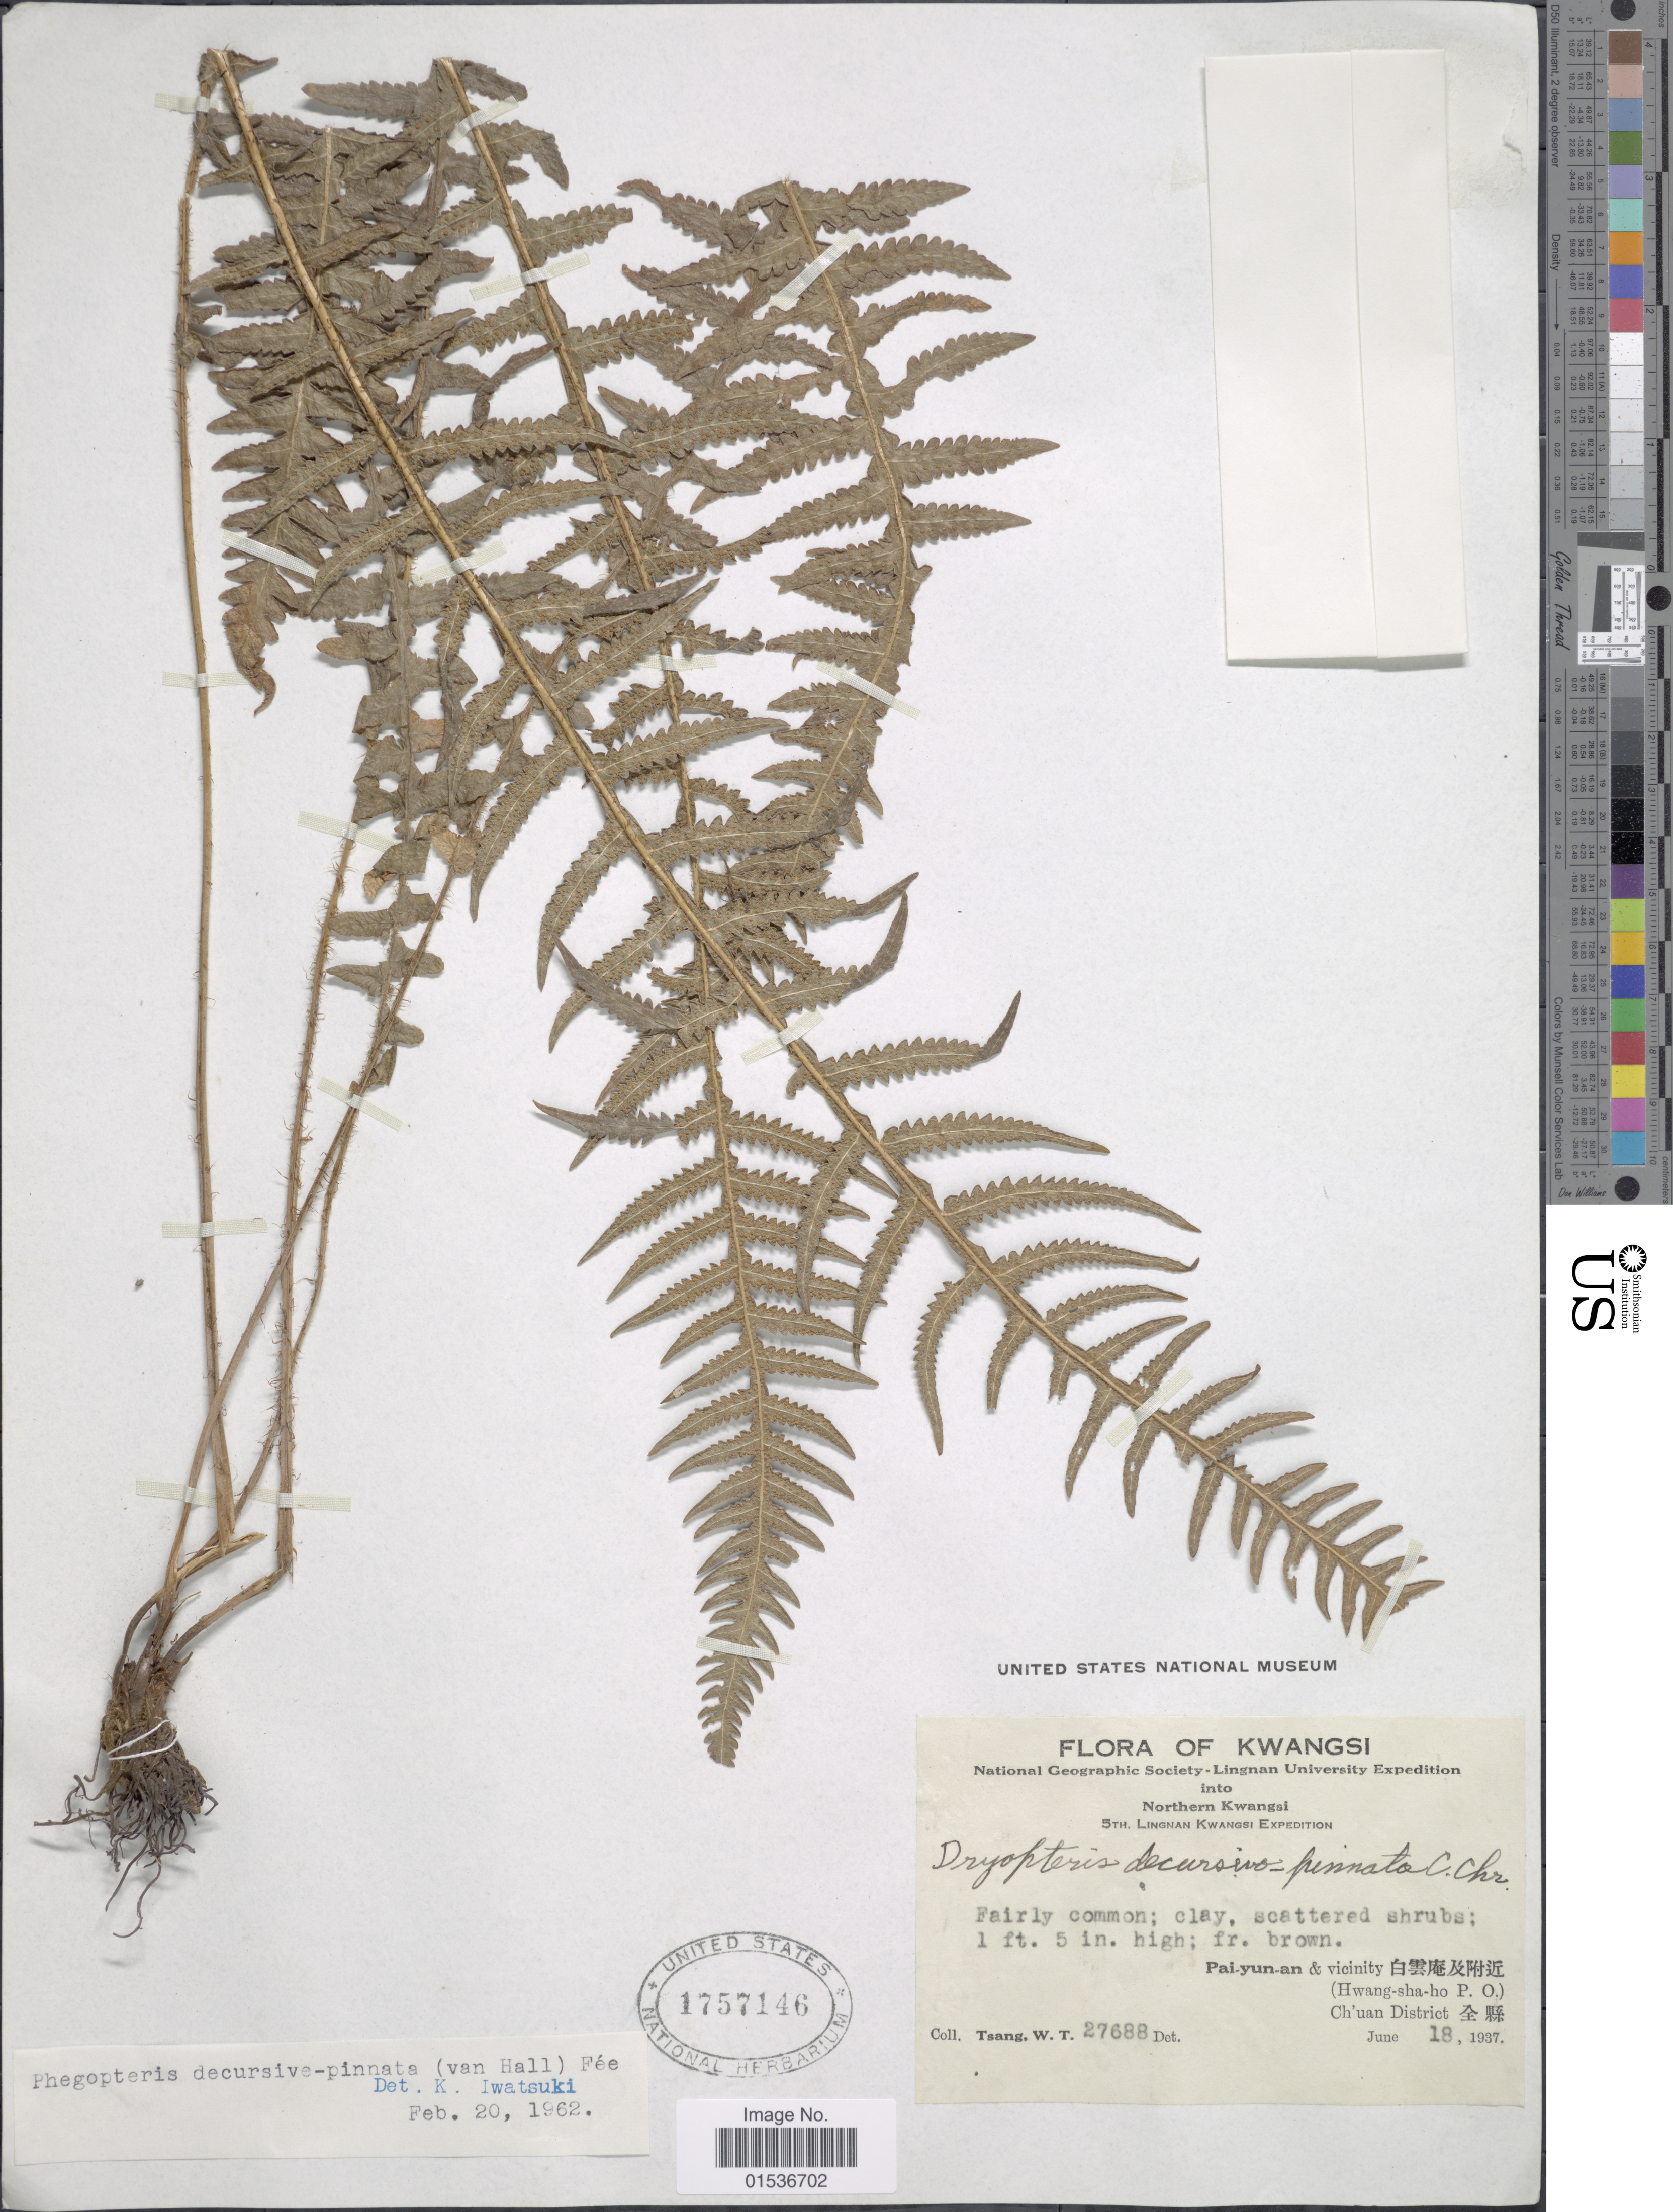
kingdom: Plantae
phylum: Tracheophyta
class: Polypodiopsida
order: Polypodiales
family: Thelypteridaceae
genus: Phegopteris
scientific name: Phegopteris decursivepinnata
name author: (H.C. Hall) Fée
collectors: W. T. Tsang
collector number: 27688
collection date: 1937-06-18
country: China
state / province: Guangxi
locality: Kwasi,Northern Kwangsi, Lingnan Kwangsi. Pai-yun-an & vicinity (Hwang-sha-ho P.O.) Ch'uan District .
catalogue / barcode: US 1757146